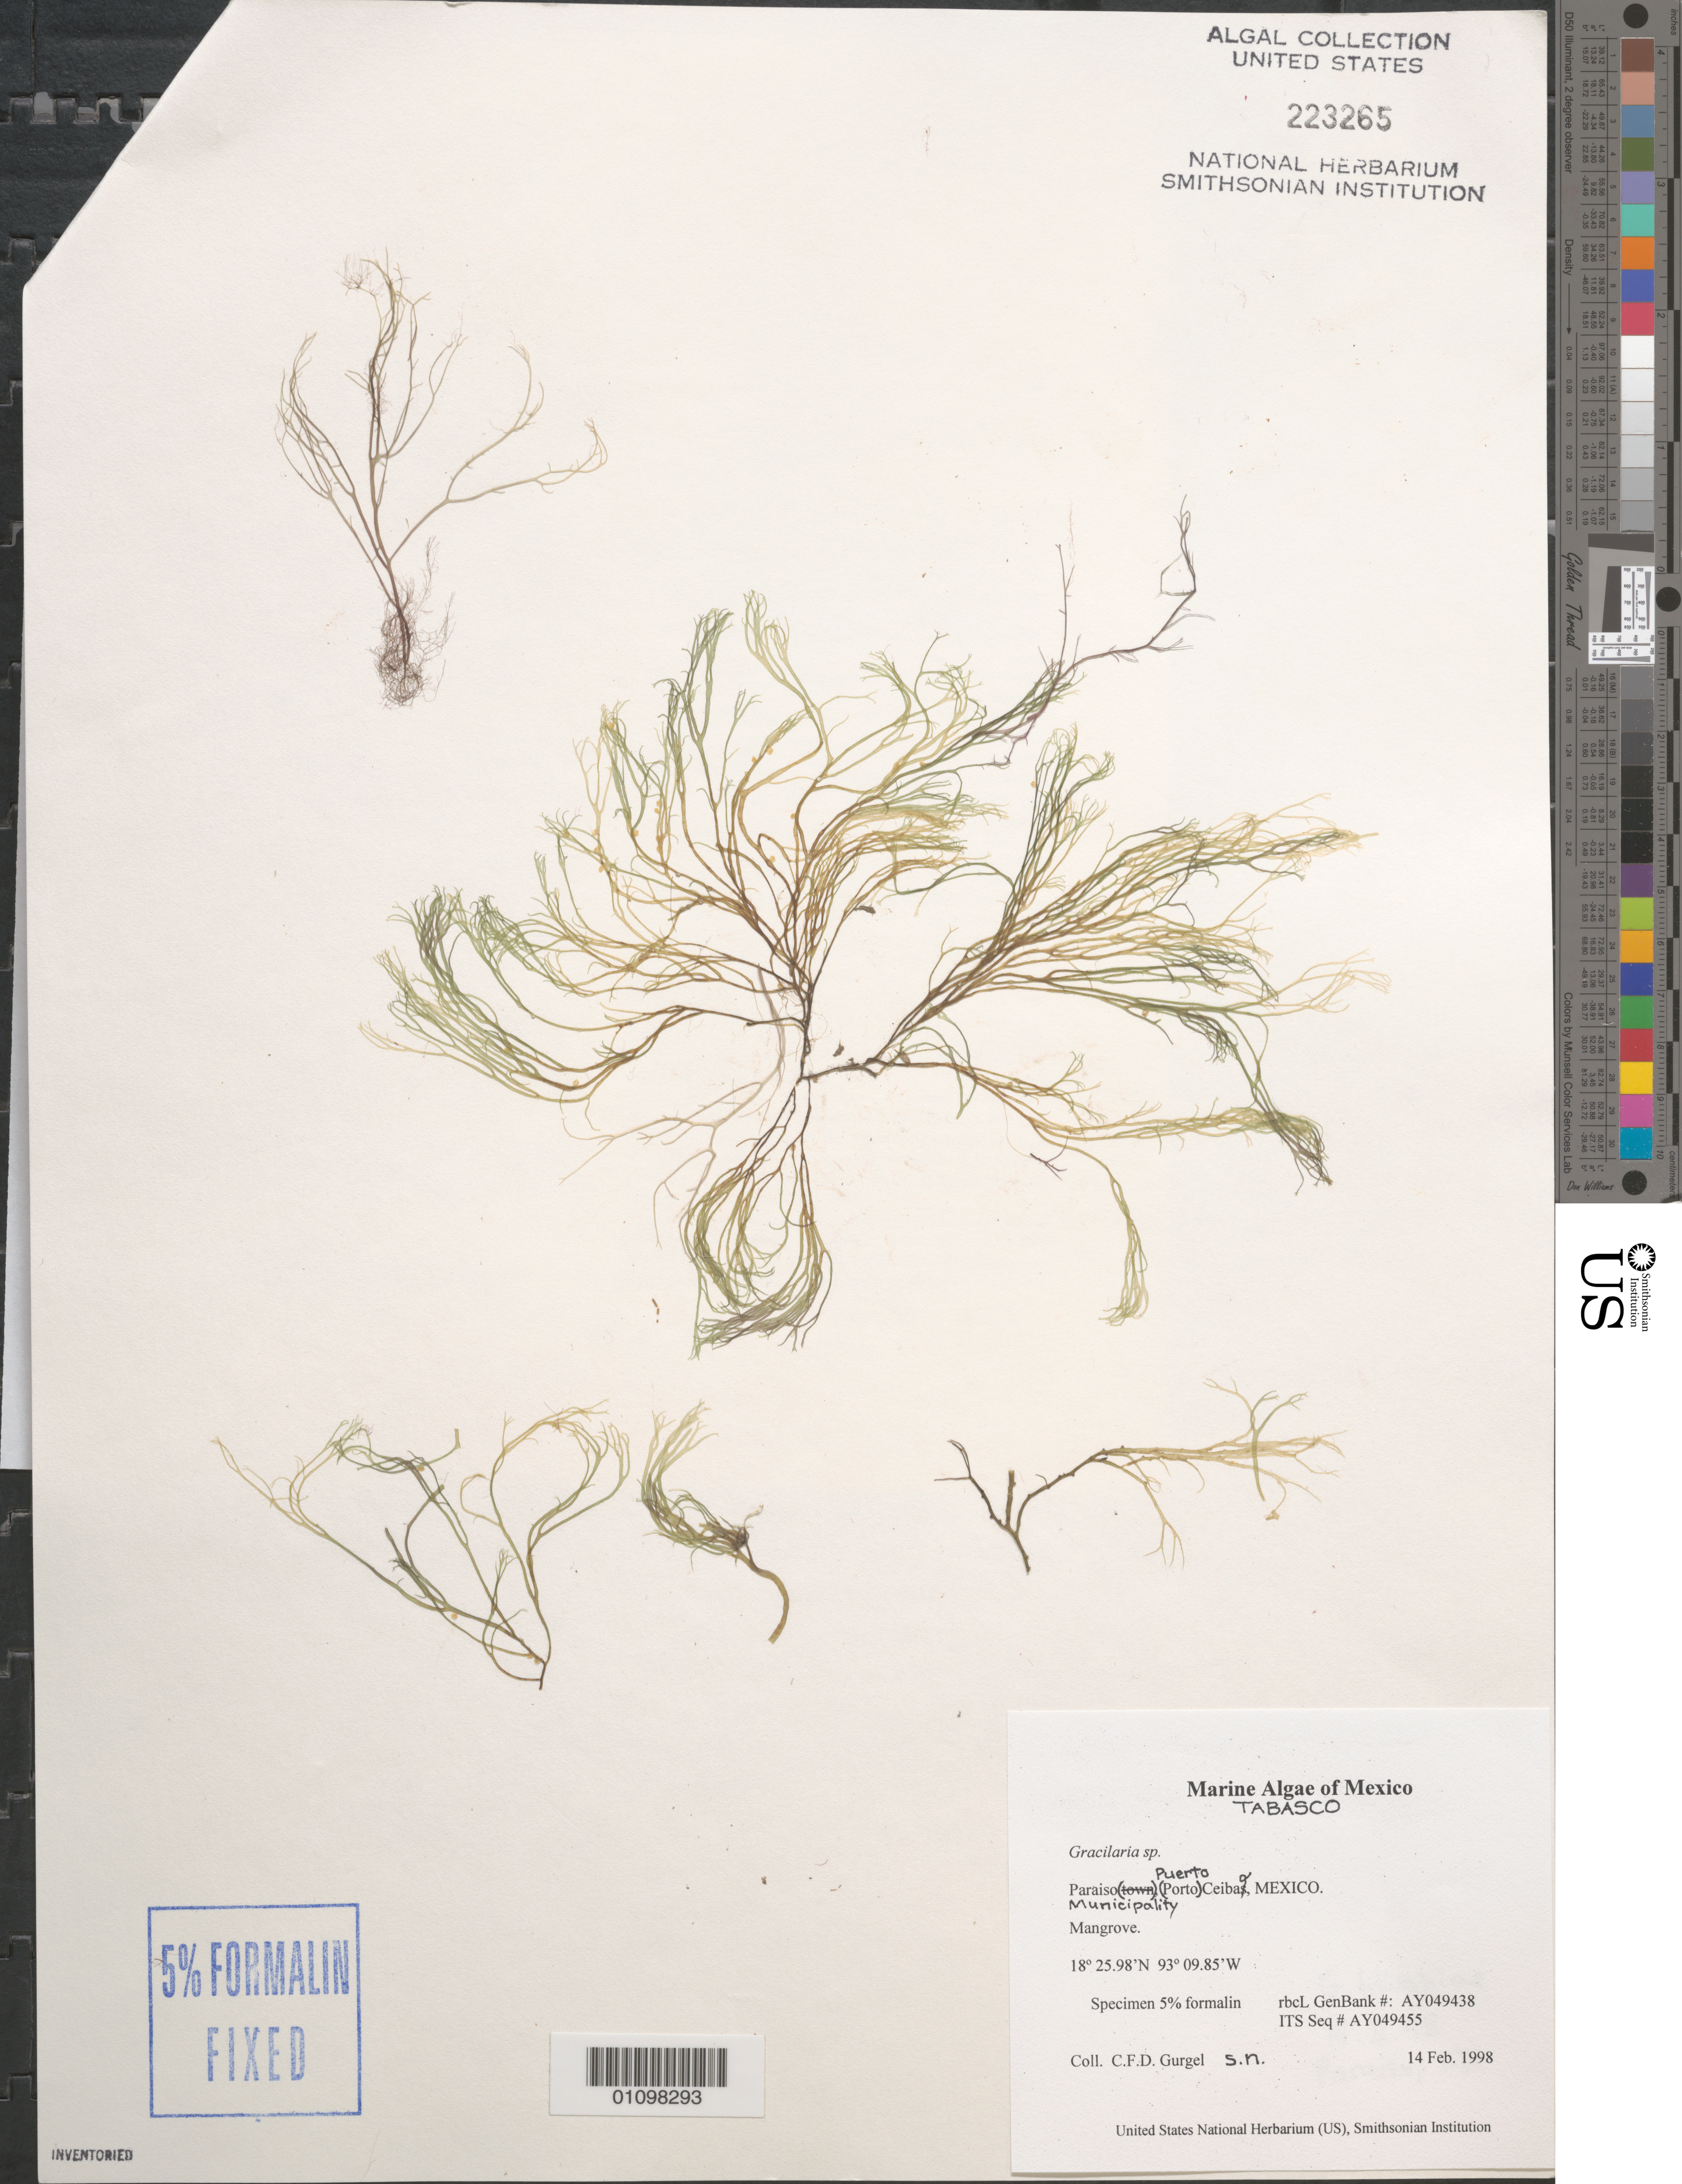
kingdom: Plantae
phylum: Rhodophyta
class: Florideophyceae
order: Gracilariales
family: Gracilariaceae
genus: Gracilaria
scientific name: Gracilaria sp.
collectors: C. Gurgel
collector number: rbcL GenBank AY049438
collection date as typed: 14 Feb 1998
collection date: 1998-02-14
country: Mexico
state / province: Tabasco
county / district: Paraiso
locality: Puerto Ceiba (Porto Ceibas),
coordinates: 18 25.98'N, 93 09.85'W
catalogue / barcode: US 223265